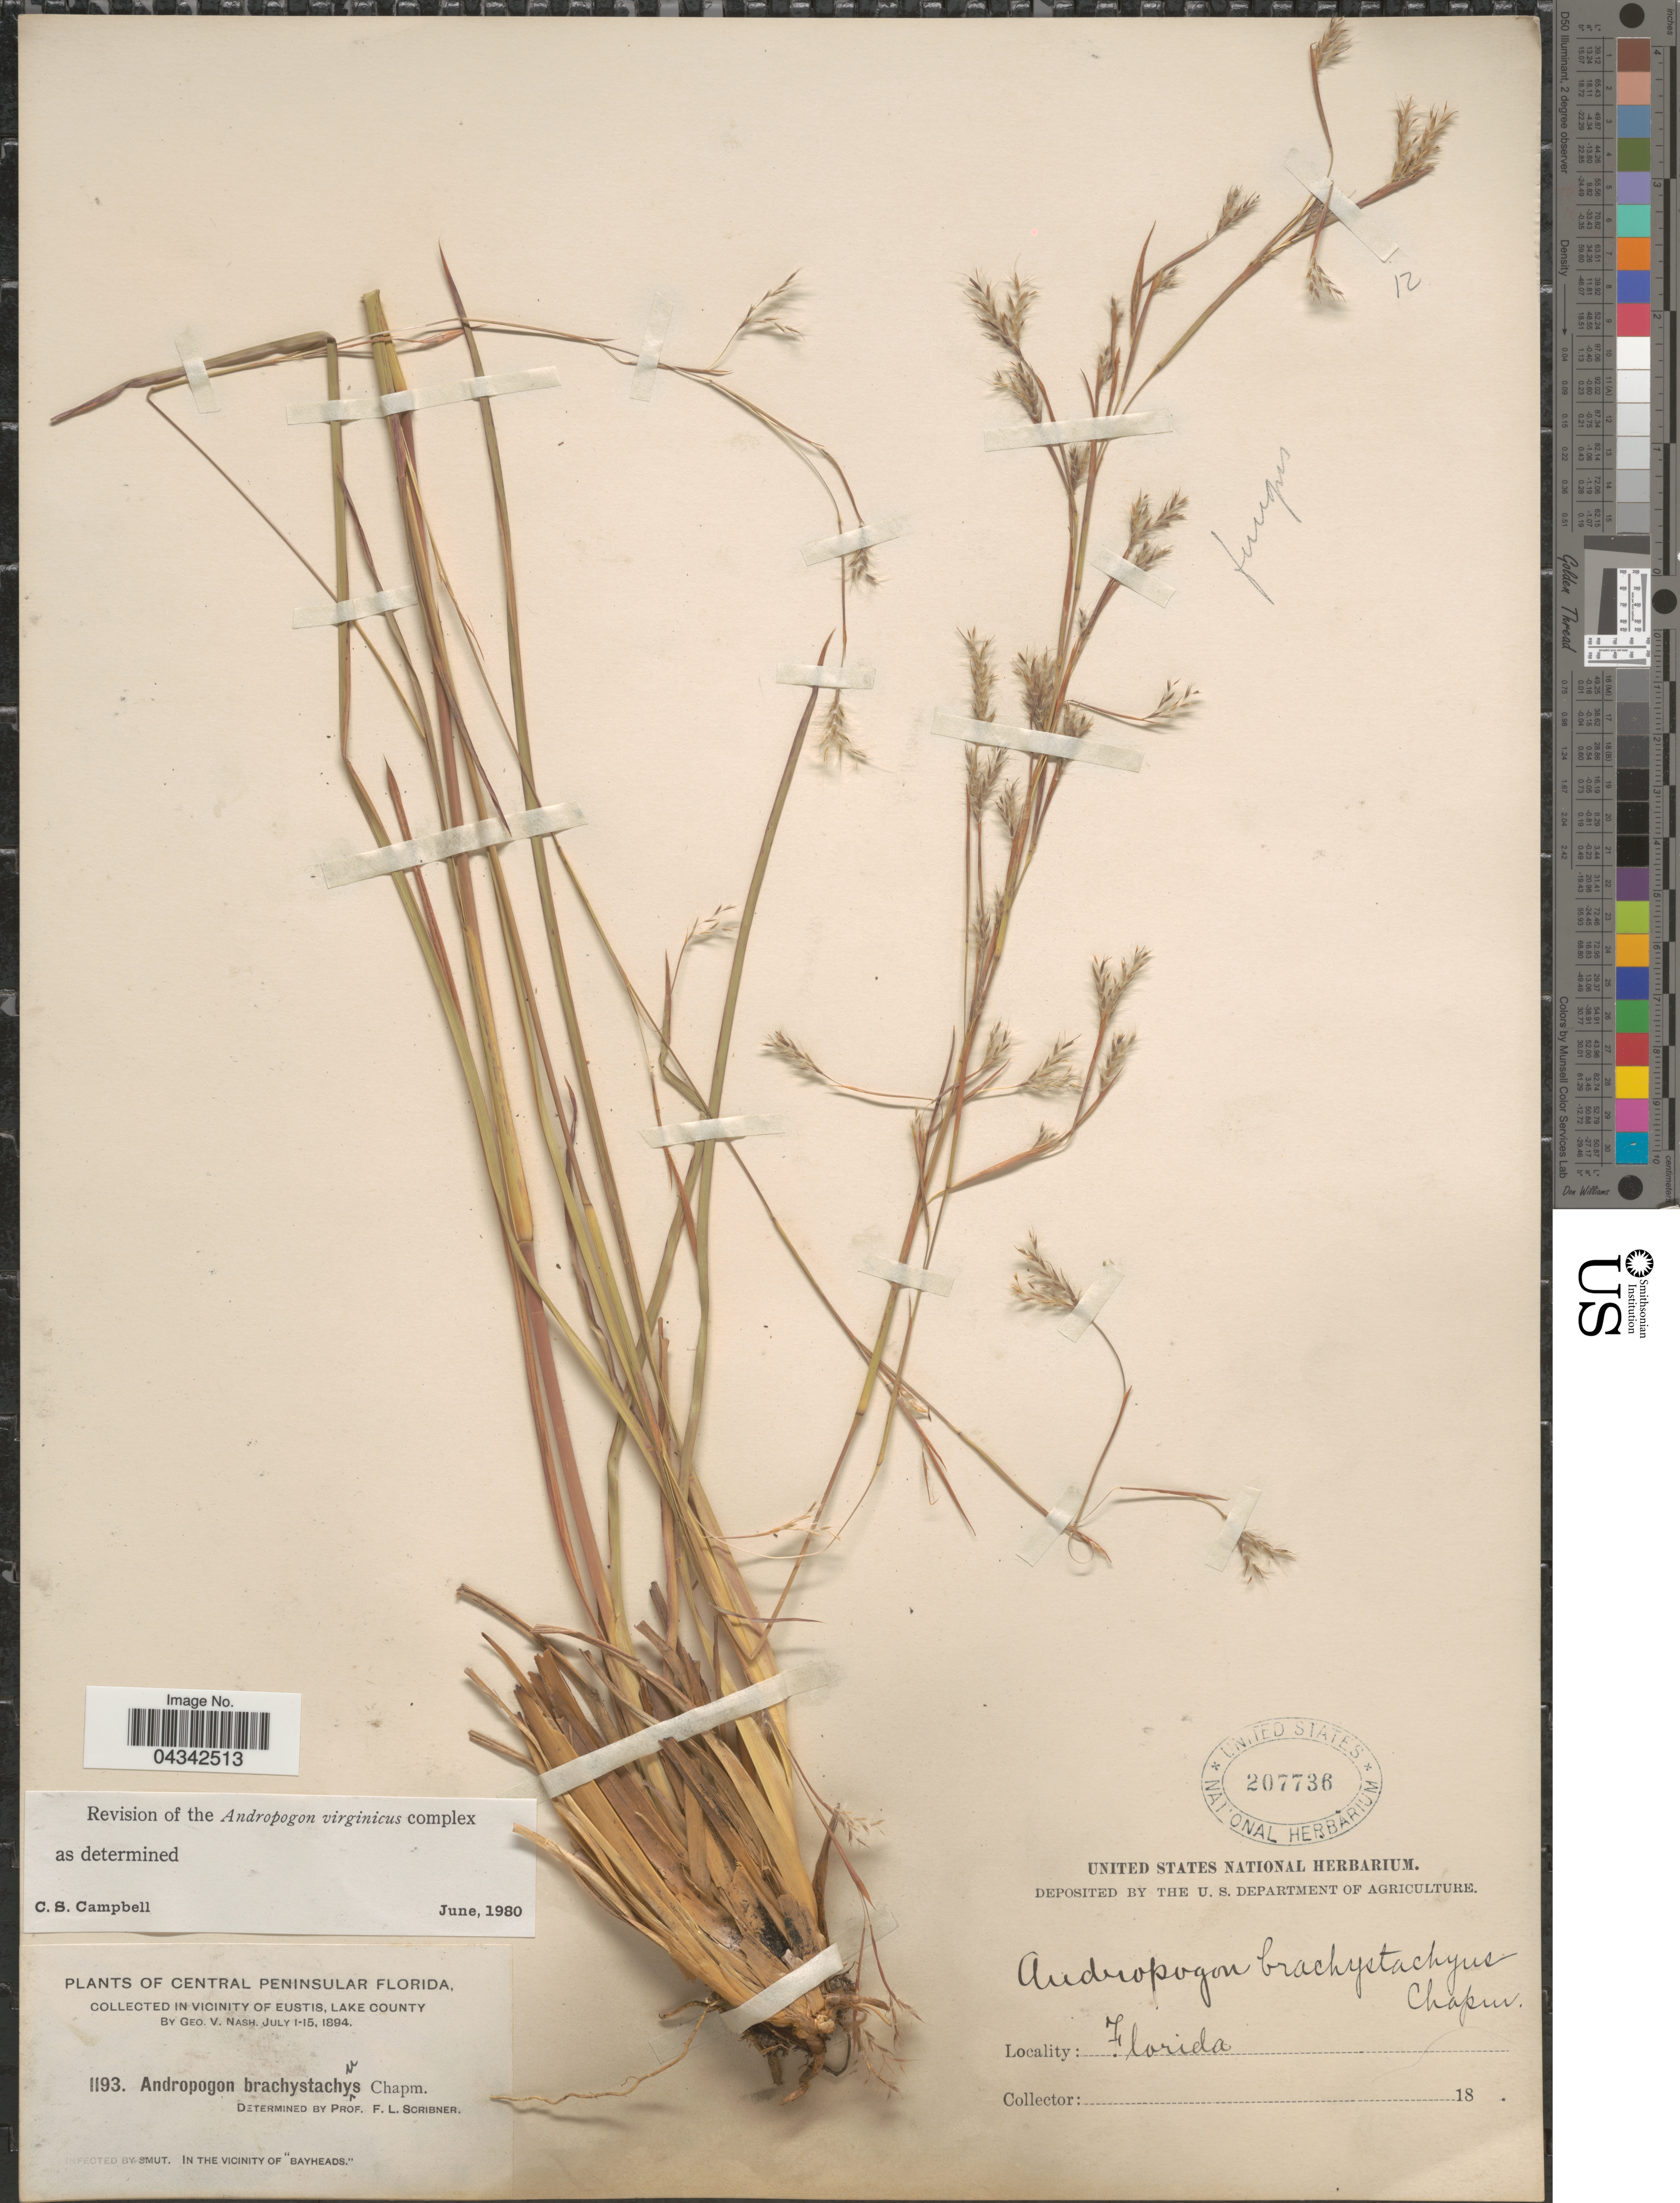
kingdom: Plantae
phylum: Tracheophyta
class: Liliopsida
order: Poales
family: Poaceae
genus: Andropogon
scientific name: Andropogon brachystachyus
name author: Chapm.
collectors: G. V. Nash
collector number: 1193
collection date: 1894-07-01/1894-07-15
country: United States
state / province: Florida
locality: Central Peninsular Florida, in vicinity of Eustis, Lake County. In the vicinity of "Bayheads.".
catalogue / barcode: US 207736